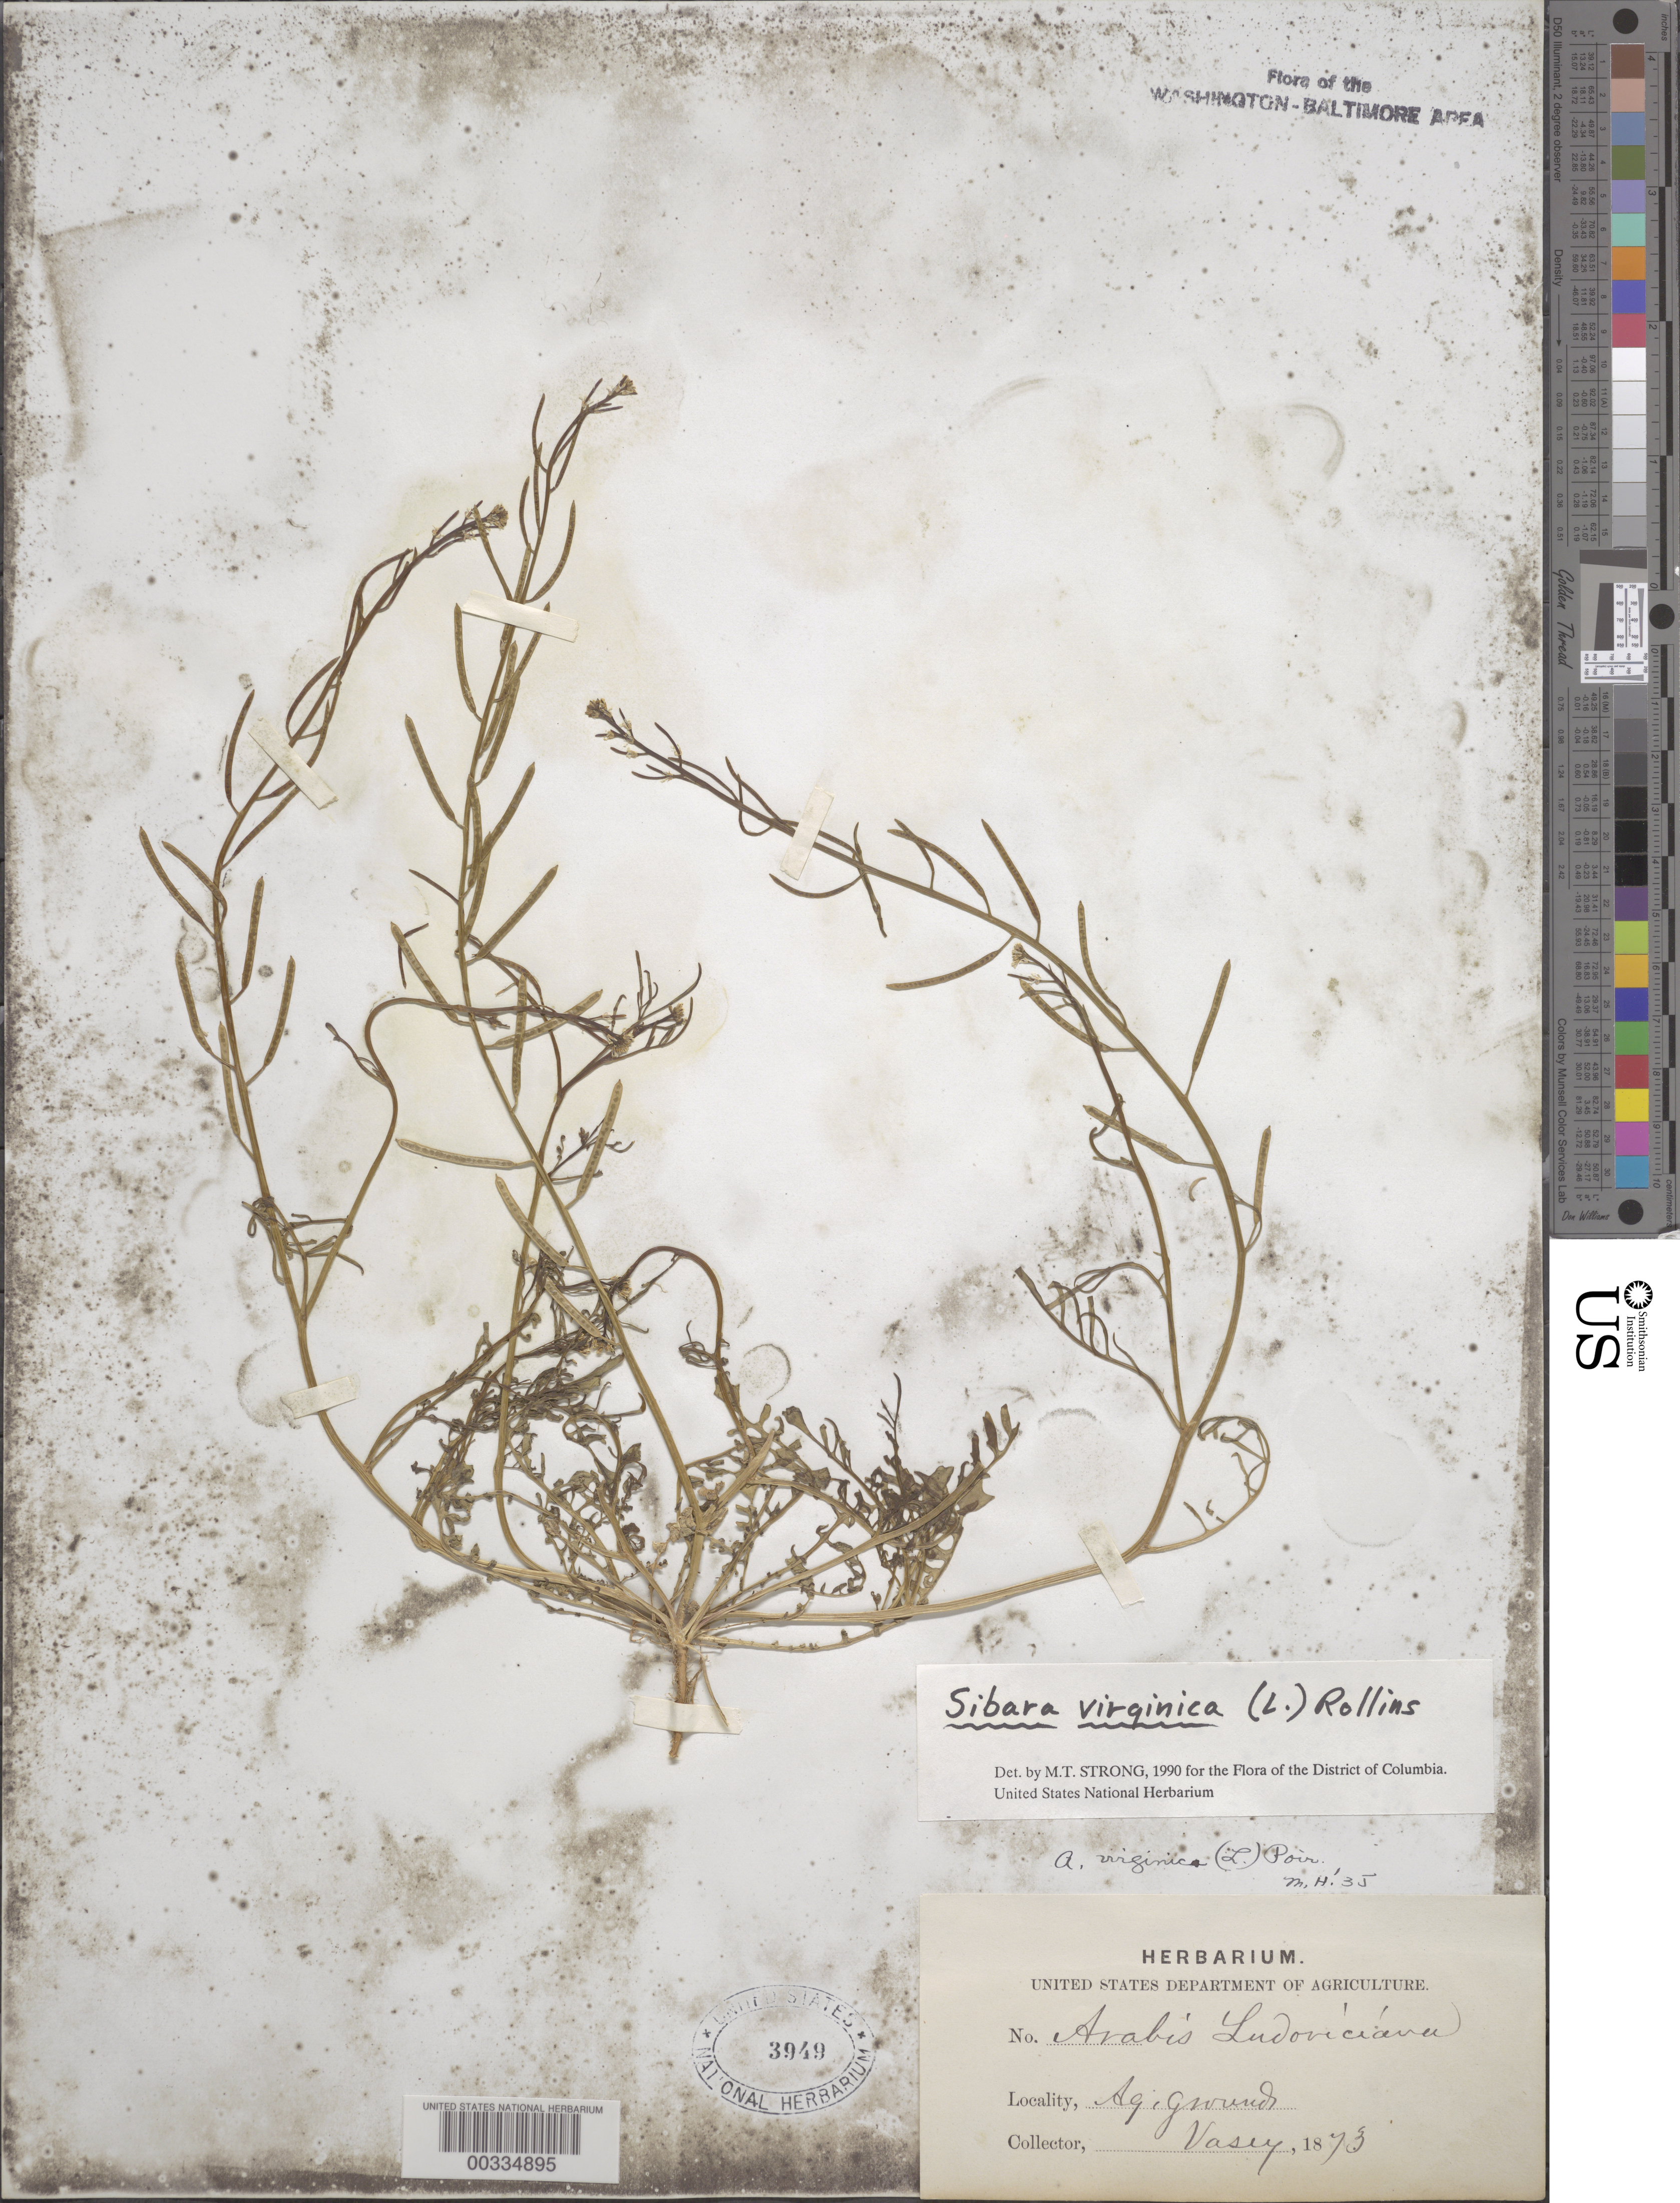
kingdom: Plantae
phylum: Tracheophyta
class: Magnoliopsida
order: Brassicales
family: Brassicaceae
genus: Sibara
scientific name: Sibara virginica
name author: (L.) Rollins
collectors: G. R. Vasey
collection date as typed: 1873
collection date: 1873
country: United States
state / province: Maryland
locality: Ag grounds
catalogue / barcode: US 3949